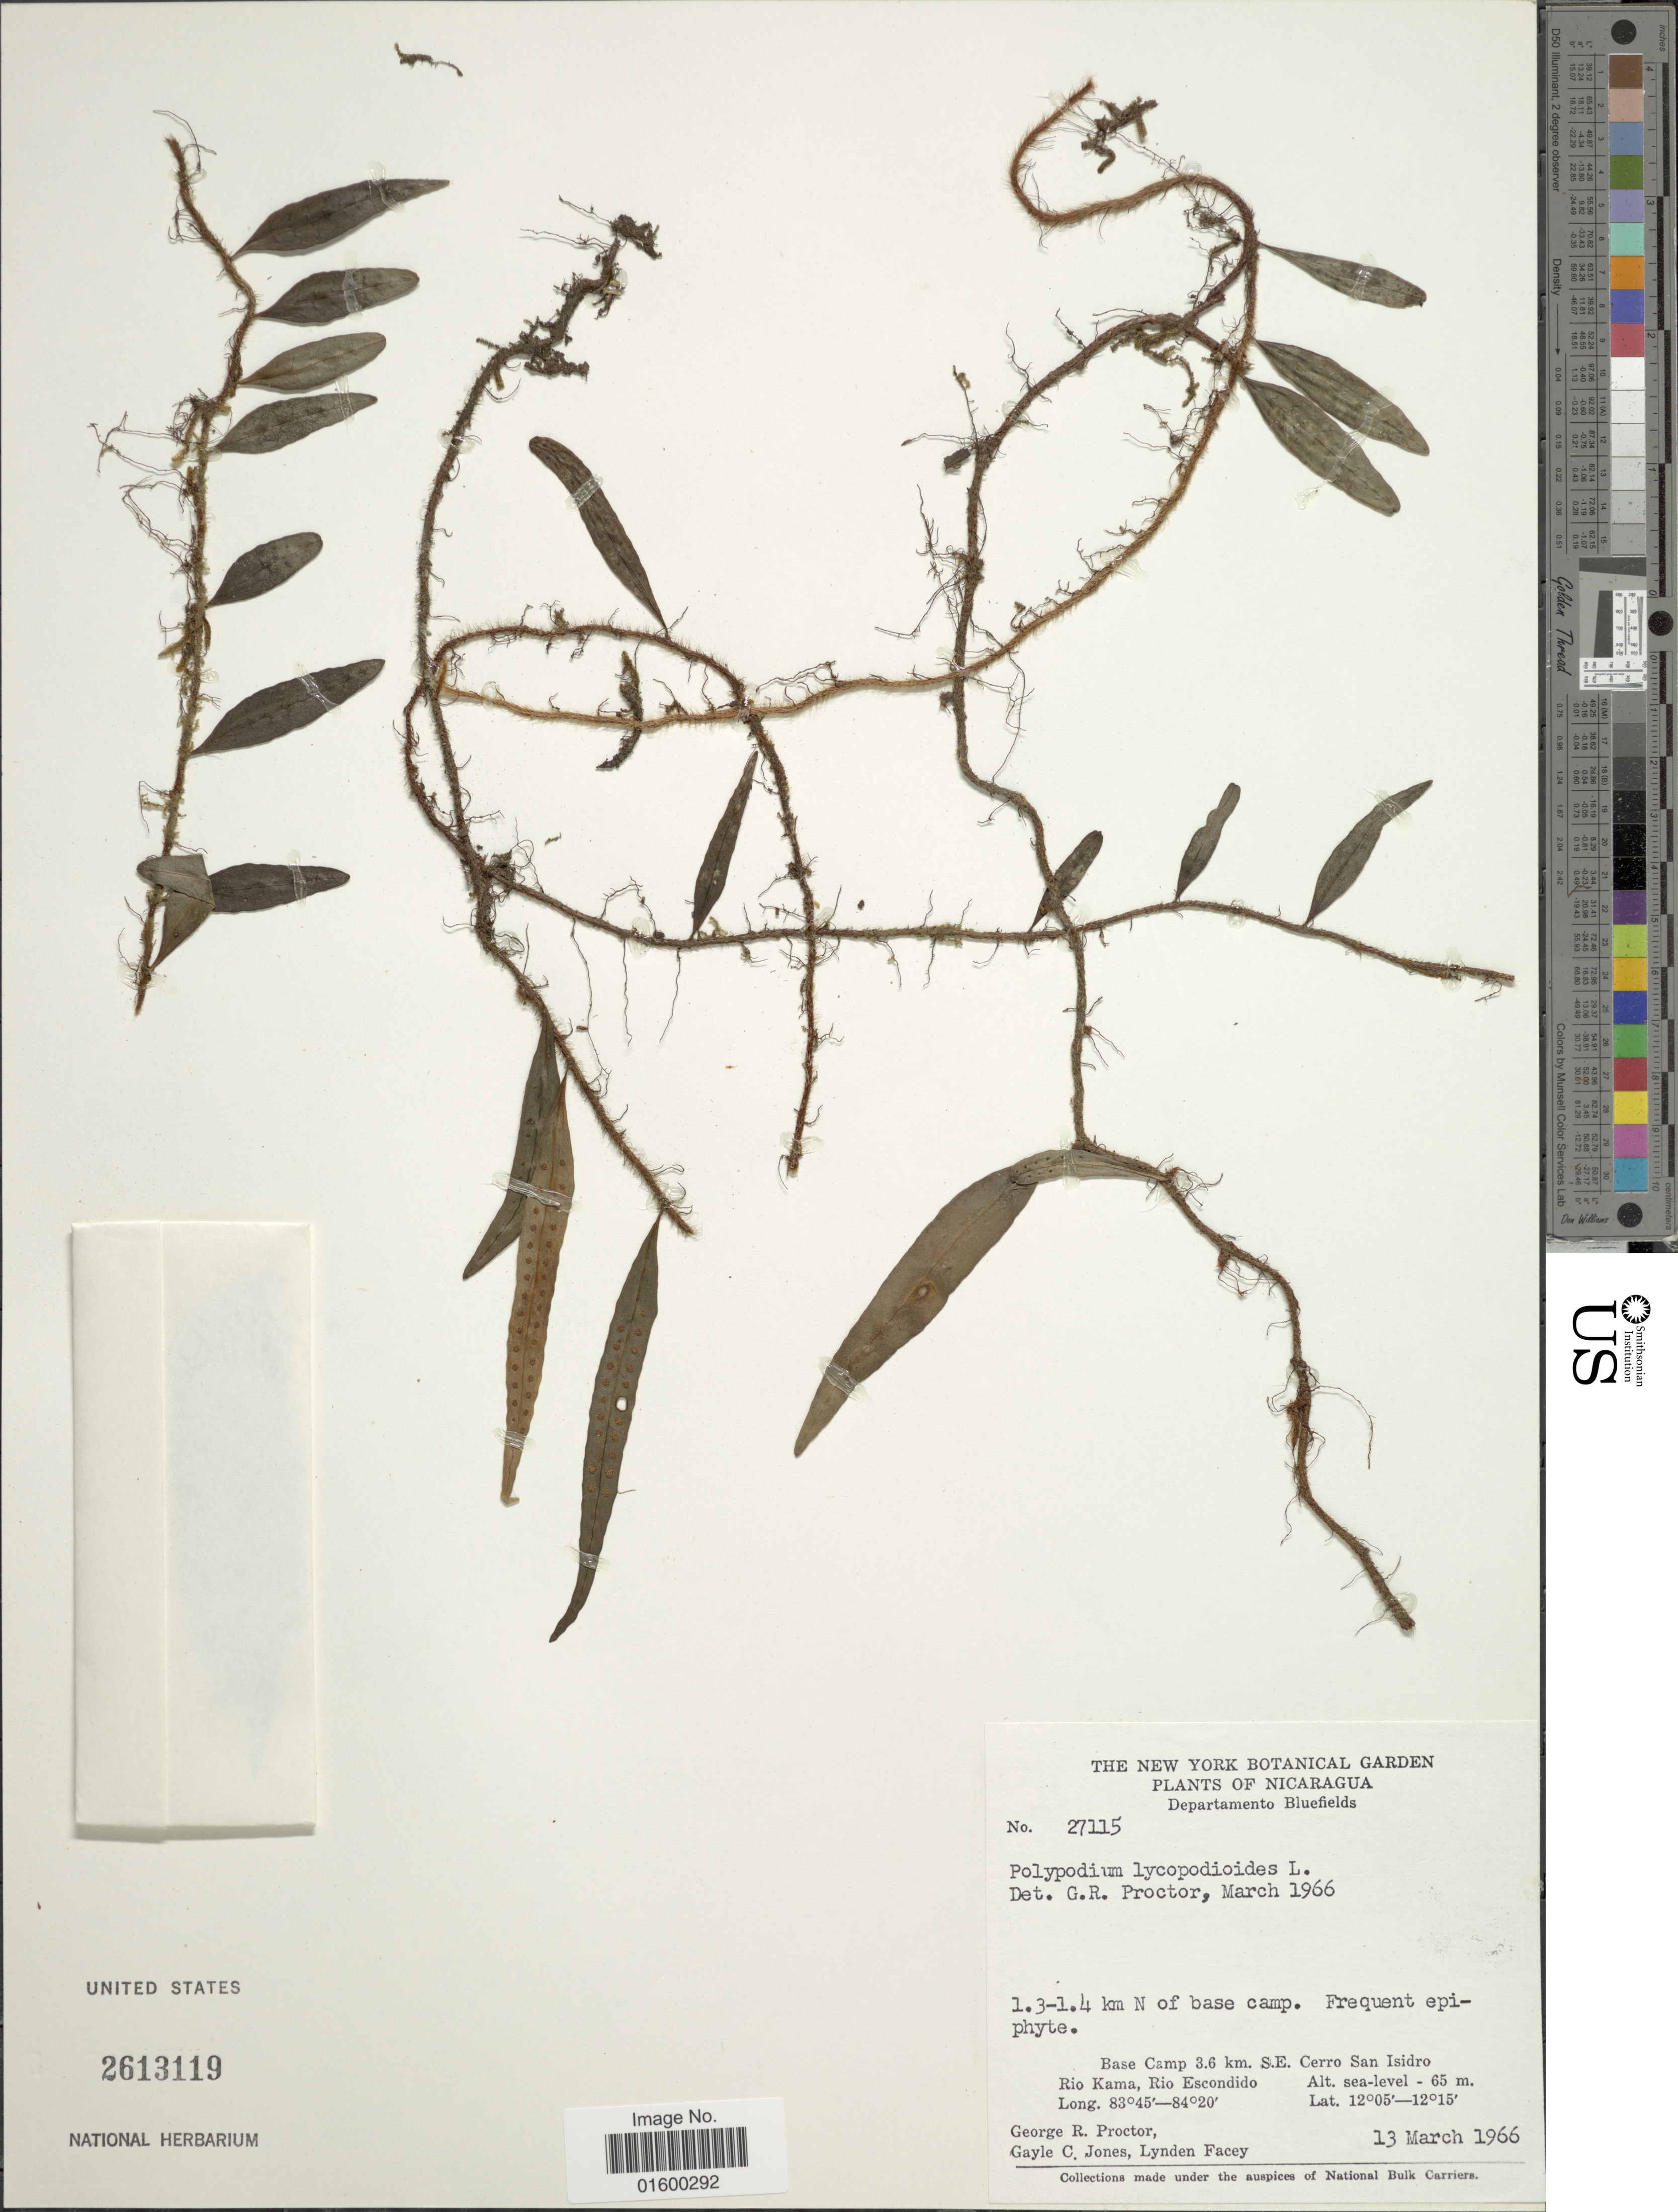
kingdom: Plantae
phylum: Tracheophyta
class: Polypodiopsida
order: Polypodiales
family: Polypodiaceae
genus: Microgramma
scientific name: Microgramma lycopodioides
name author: (L.) Copel.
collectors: G. Proctor, G. C. Jones & L. Facey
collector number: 27115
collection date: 1966-03-13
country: Nicaragua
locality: Departamento Bluefields, 1.3-1.4 km N of base camp, Base Camp 3.6 km S. E. Cerro San Isidro Rio Kama, Rio Escondido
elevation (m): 65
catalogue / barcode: US 2613119